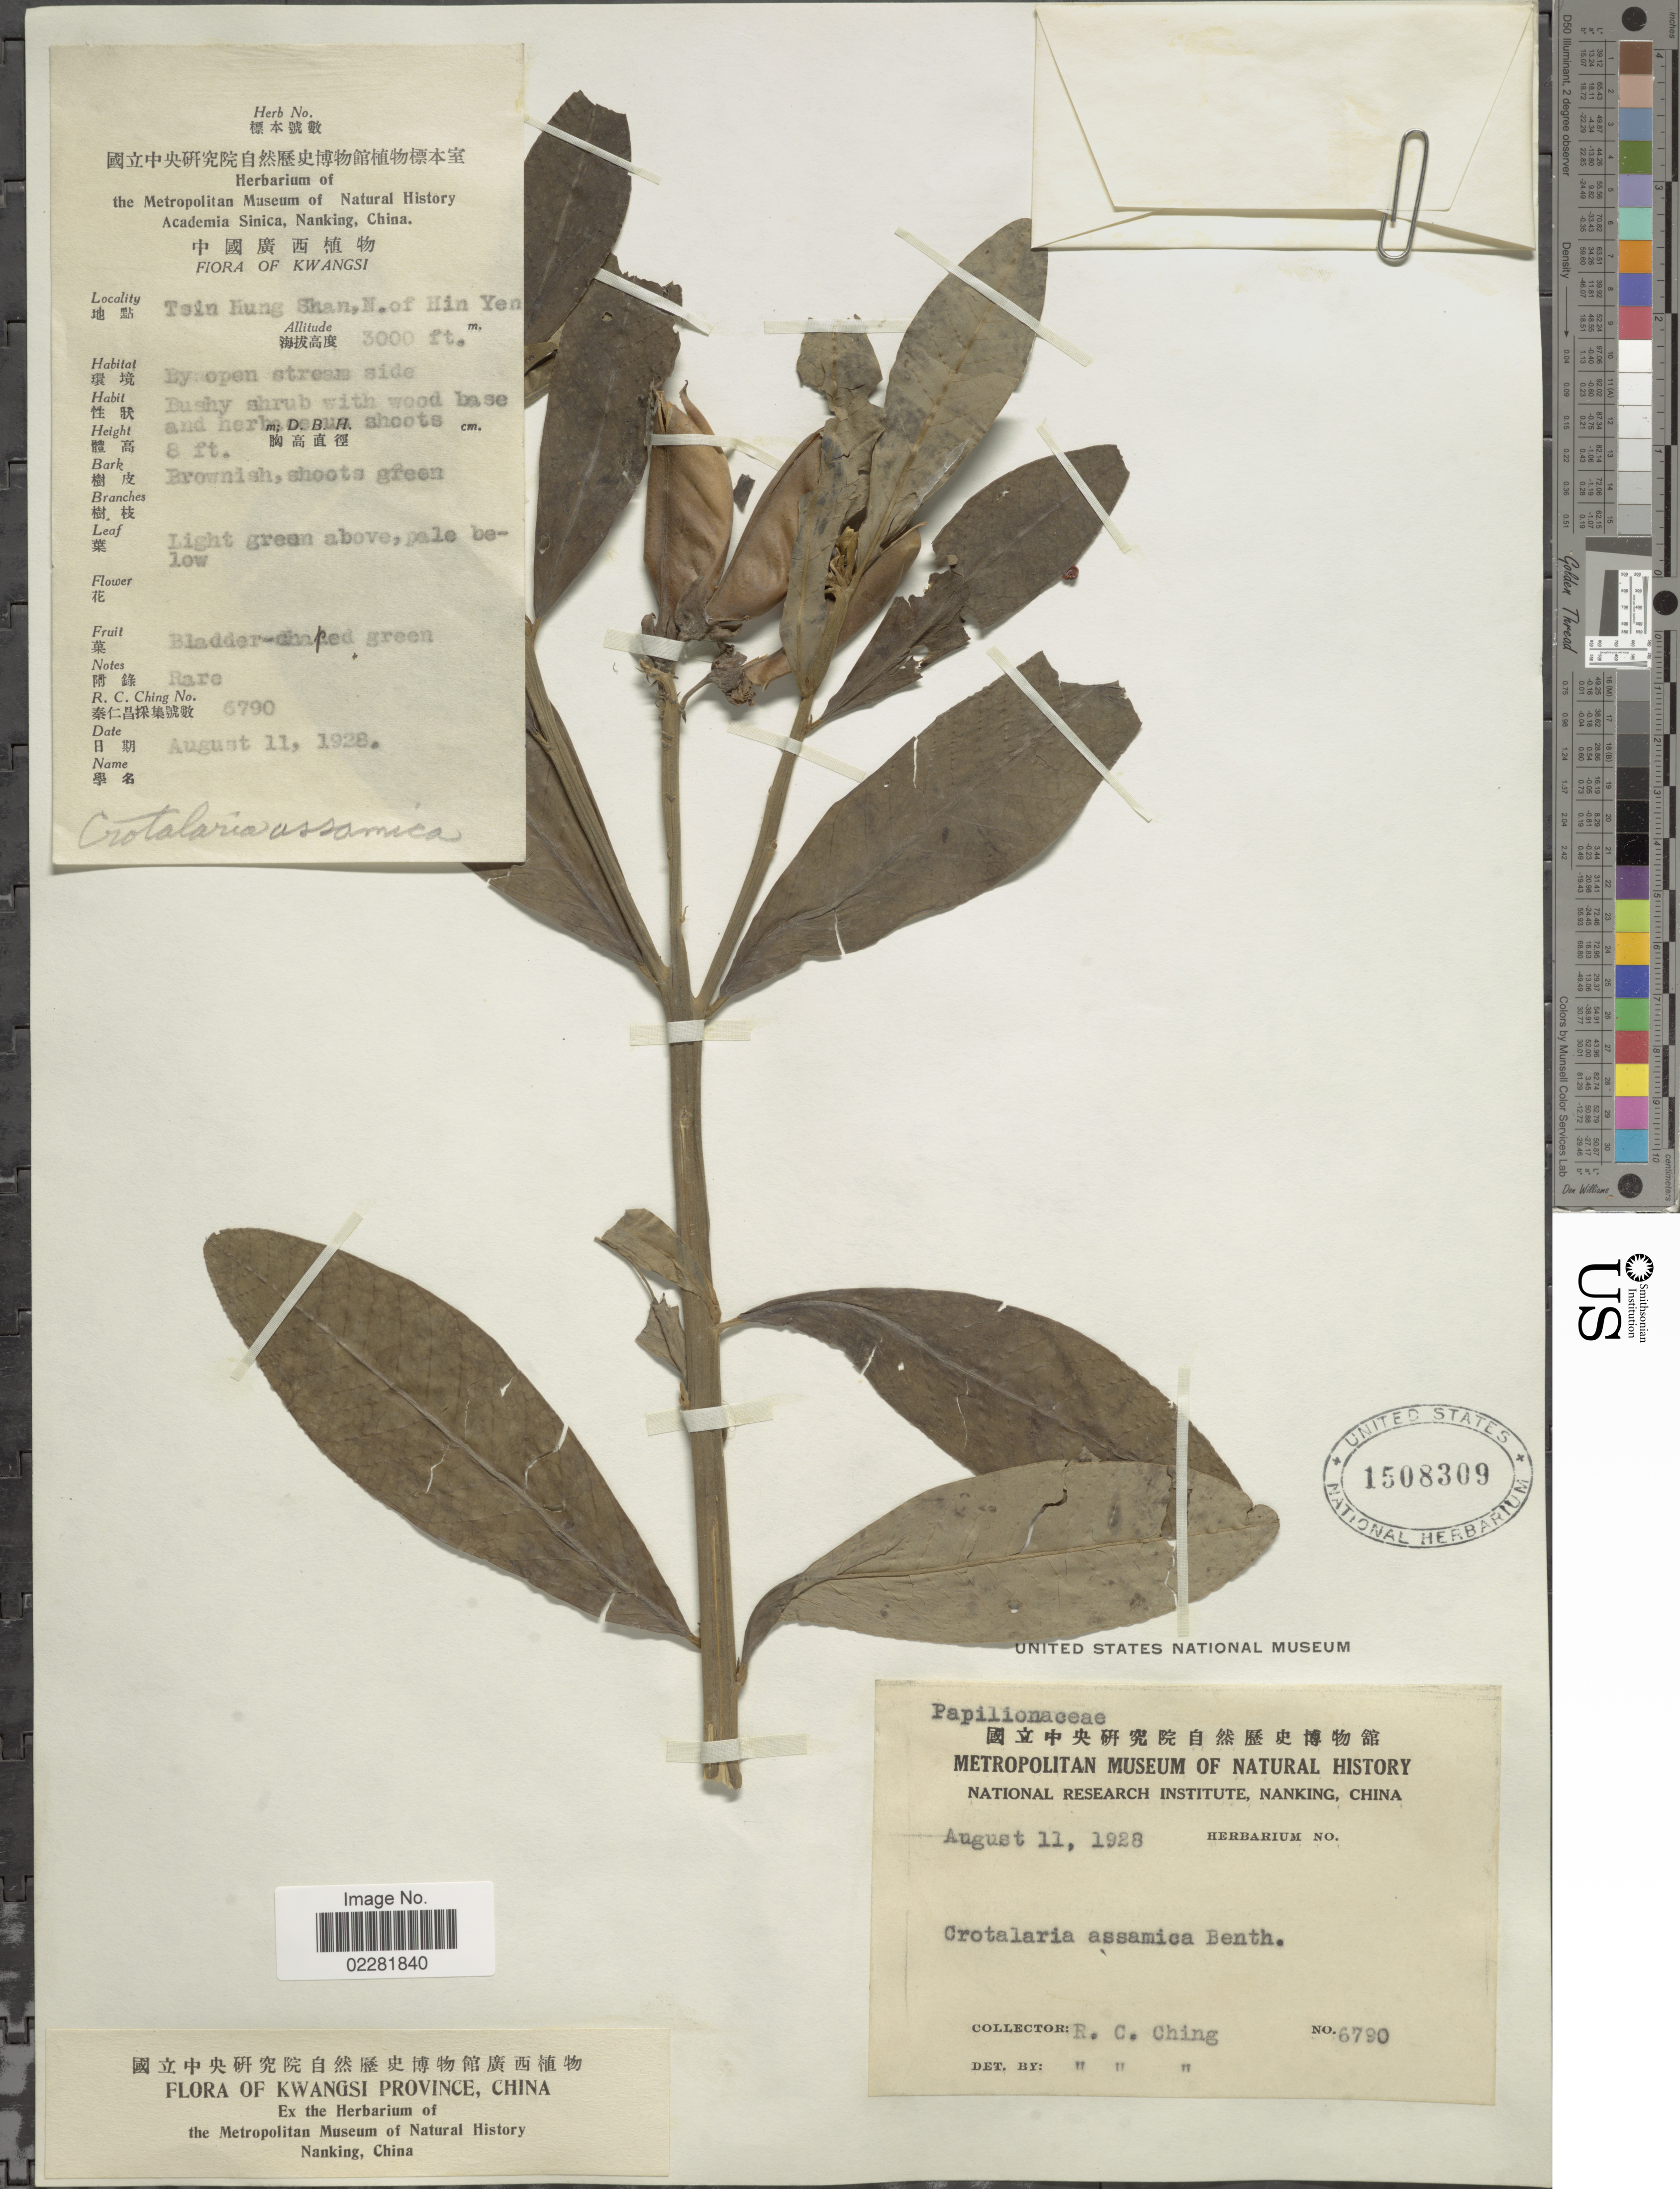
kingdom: Plantae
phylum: Tracheophyta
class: Magnoliopsida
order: Fabales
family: Fabaceae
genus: Crotalaria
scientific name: Crotalaria assamica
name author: Benth.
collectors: R. C. Ching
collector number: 6790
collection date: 1928-08-11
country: China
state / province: Guangxi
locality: Kwangsi Provibce, Tsin Hung Shan, N. of Hin Yen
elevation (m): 914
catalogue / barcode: US 1508309